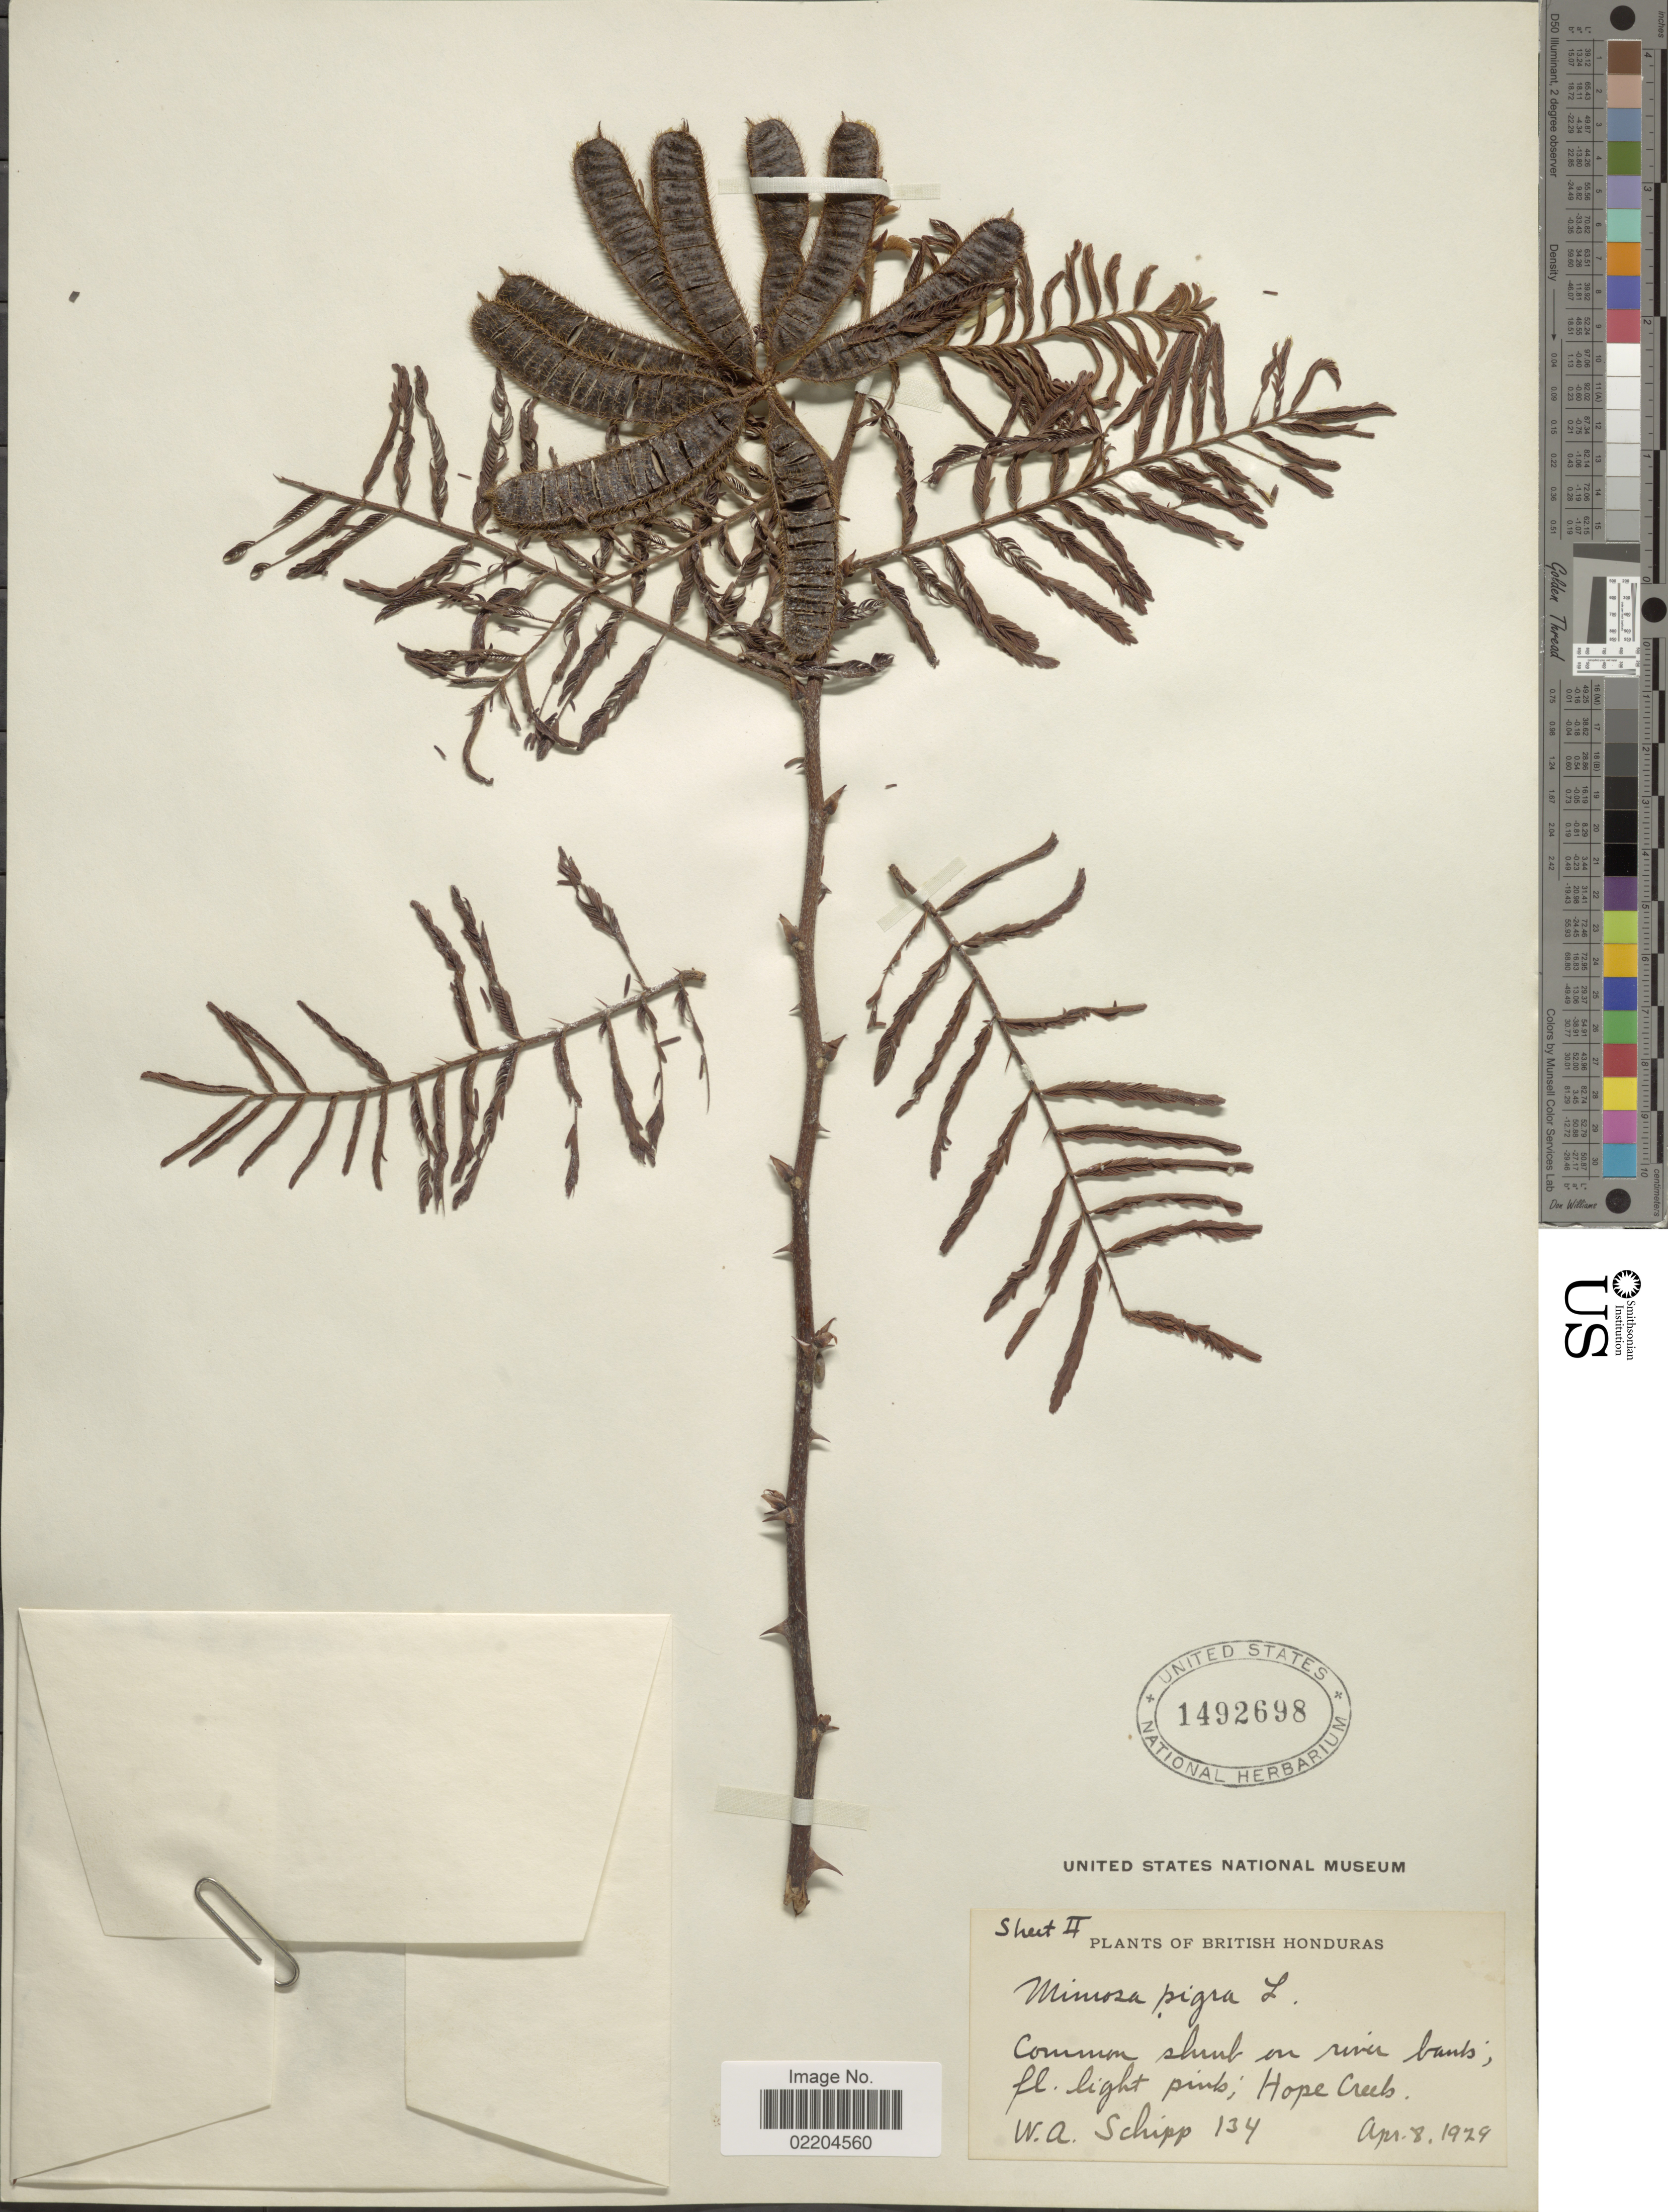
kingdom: Plantae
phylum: Tracheophyta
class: Magnoliopsida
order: Fabales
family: Fabaceae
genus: Mimosa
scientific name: Mimosa pigra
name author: L.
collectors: W. Schipp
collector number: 134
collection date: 1929-04-08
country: Belize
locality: British Honduras,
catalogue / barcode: US 1492698